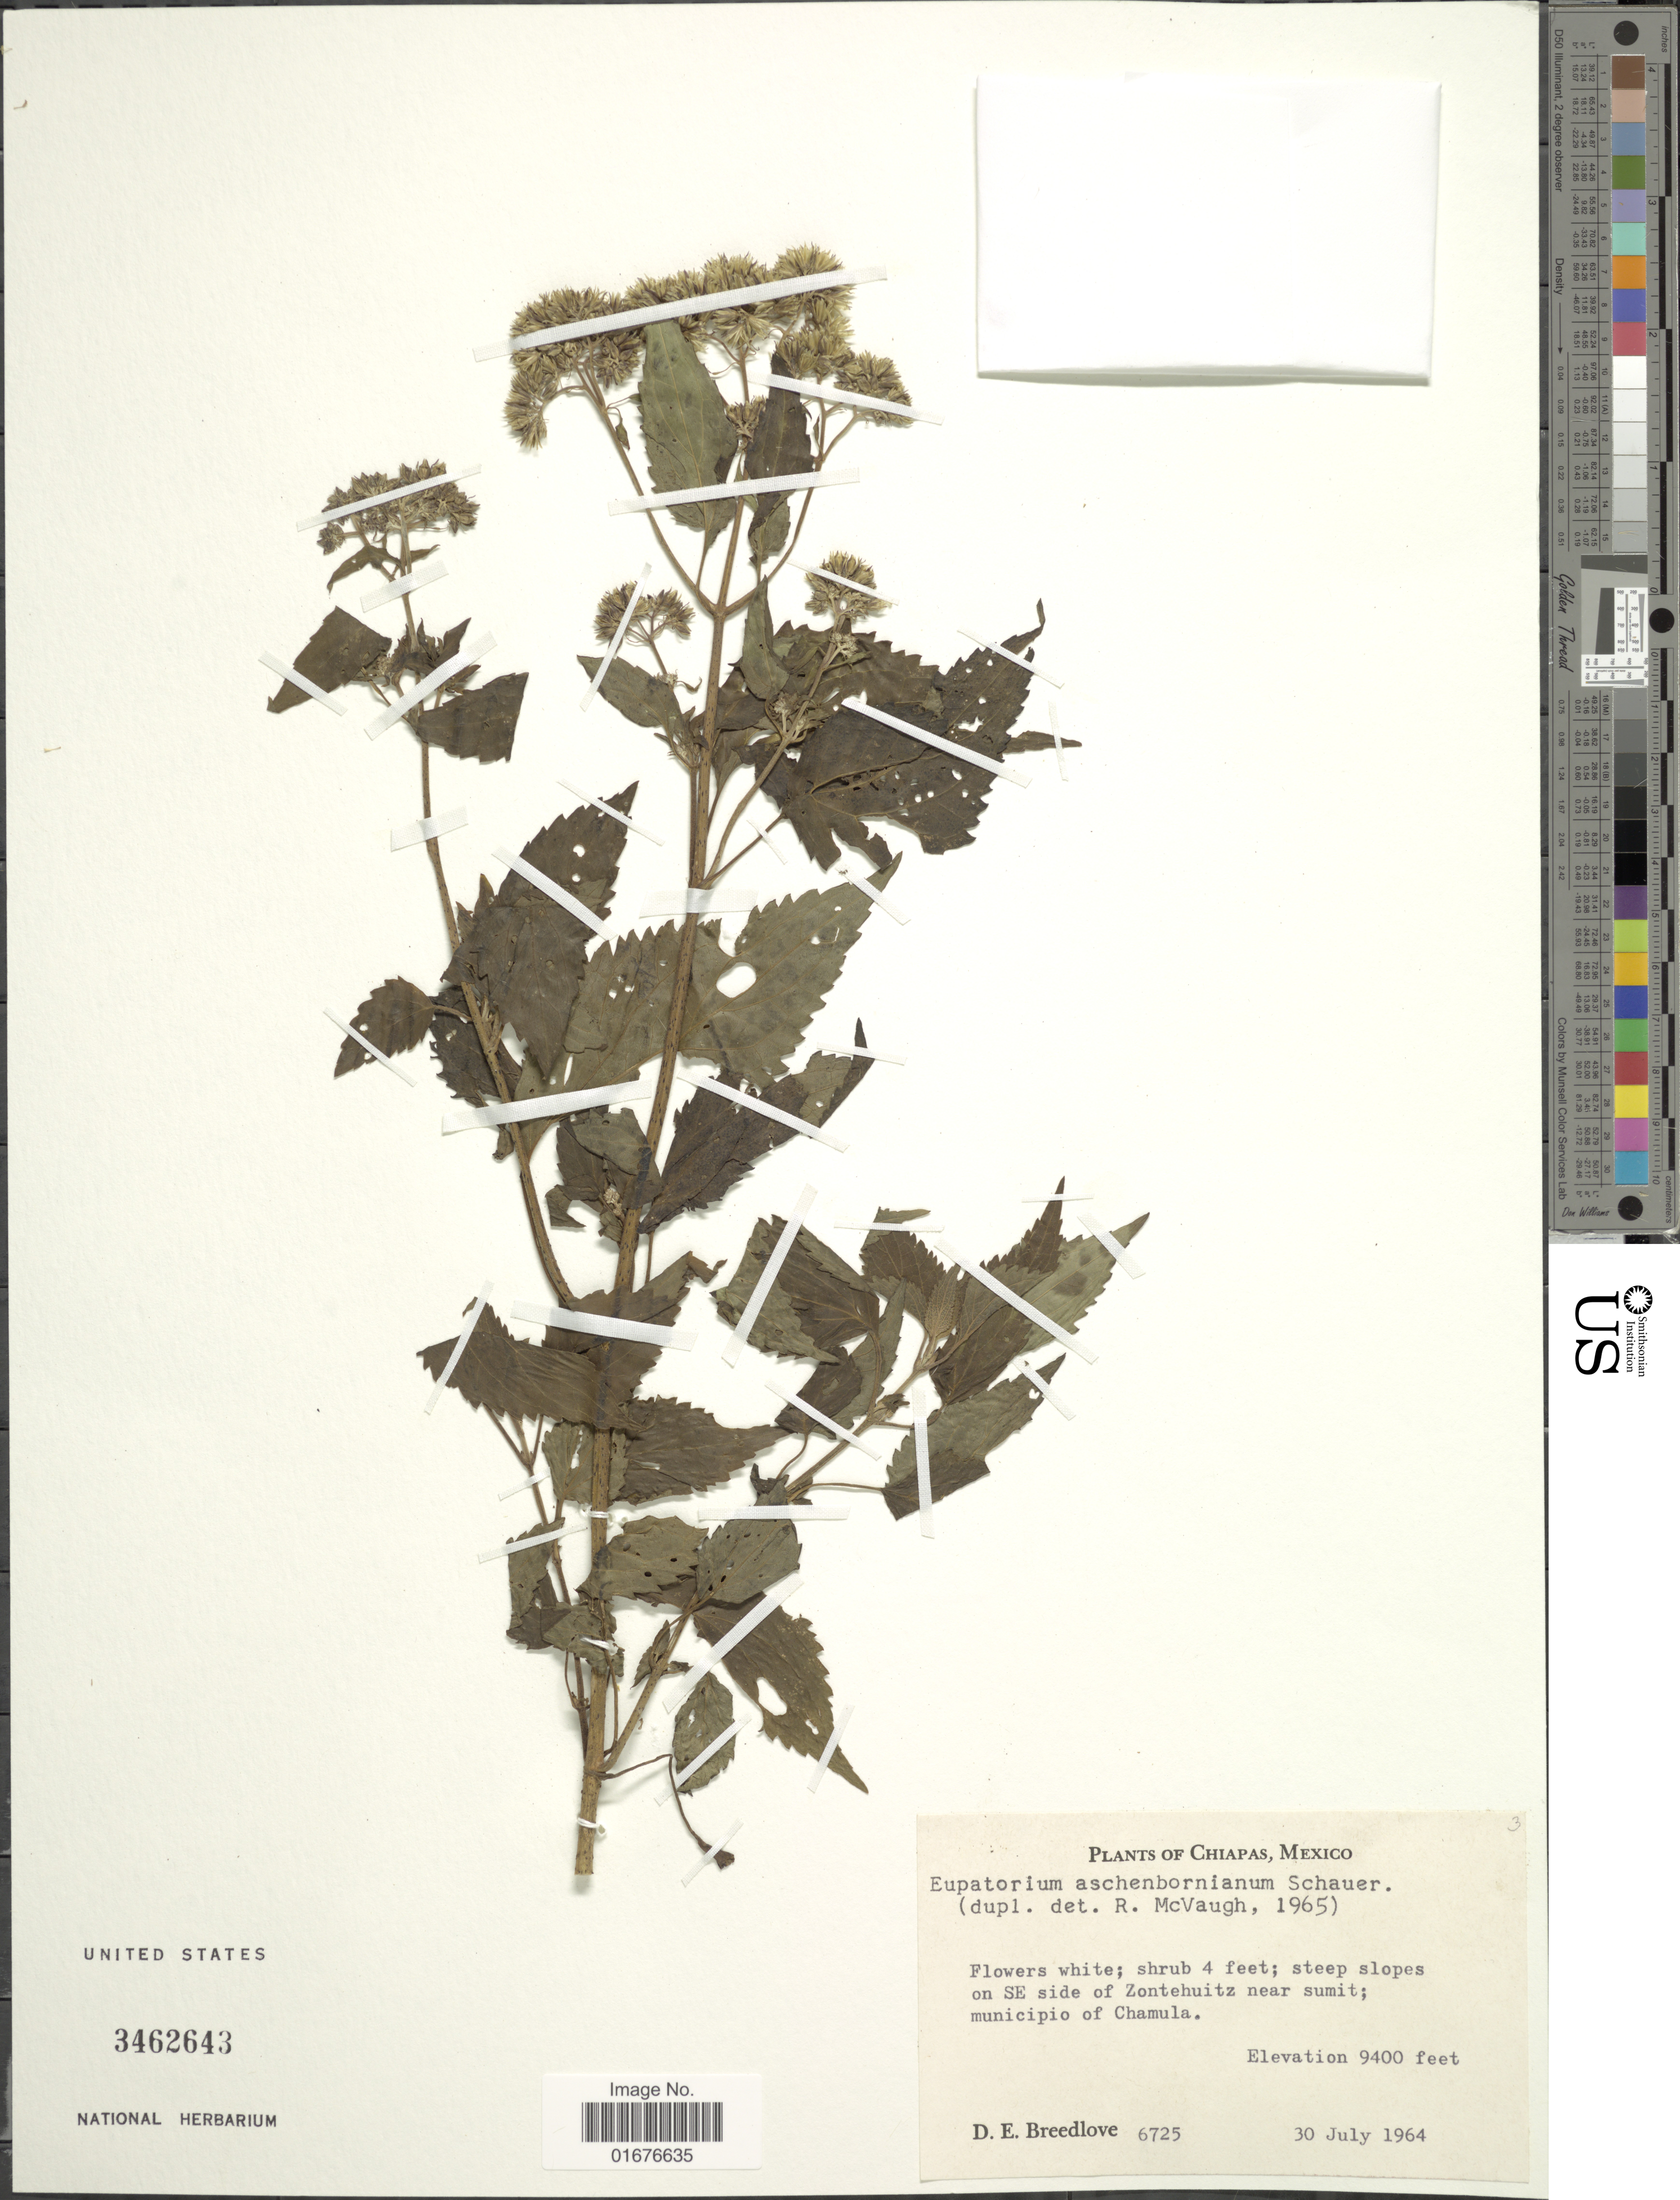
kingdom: Plantae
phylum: Tracheophyta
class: Magnoliopsida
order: Asterales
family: Asteraceae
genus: Ageratina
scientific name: Ageratina pichinchensis var. bustamenta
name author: (DC.) R.M. King & H. Rob.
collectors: D. E. Breedlove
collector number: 6725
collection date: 1964-07-30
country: Mexico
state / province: Chiapas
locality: Steep slopes, on SE side of Zontehuitz near summit, municipi oof Chamula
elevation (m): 2865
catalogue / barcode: US 3462643